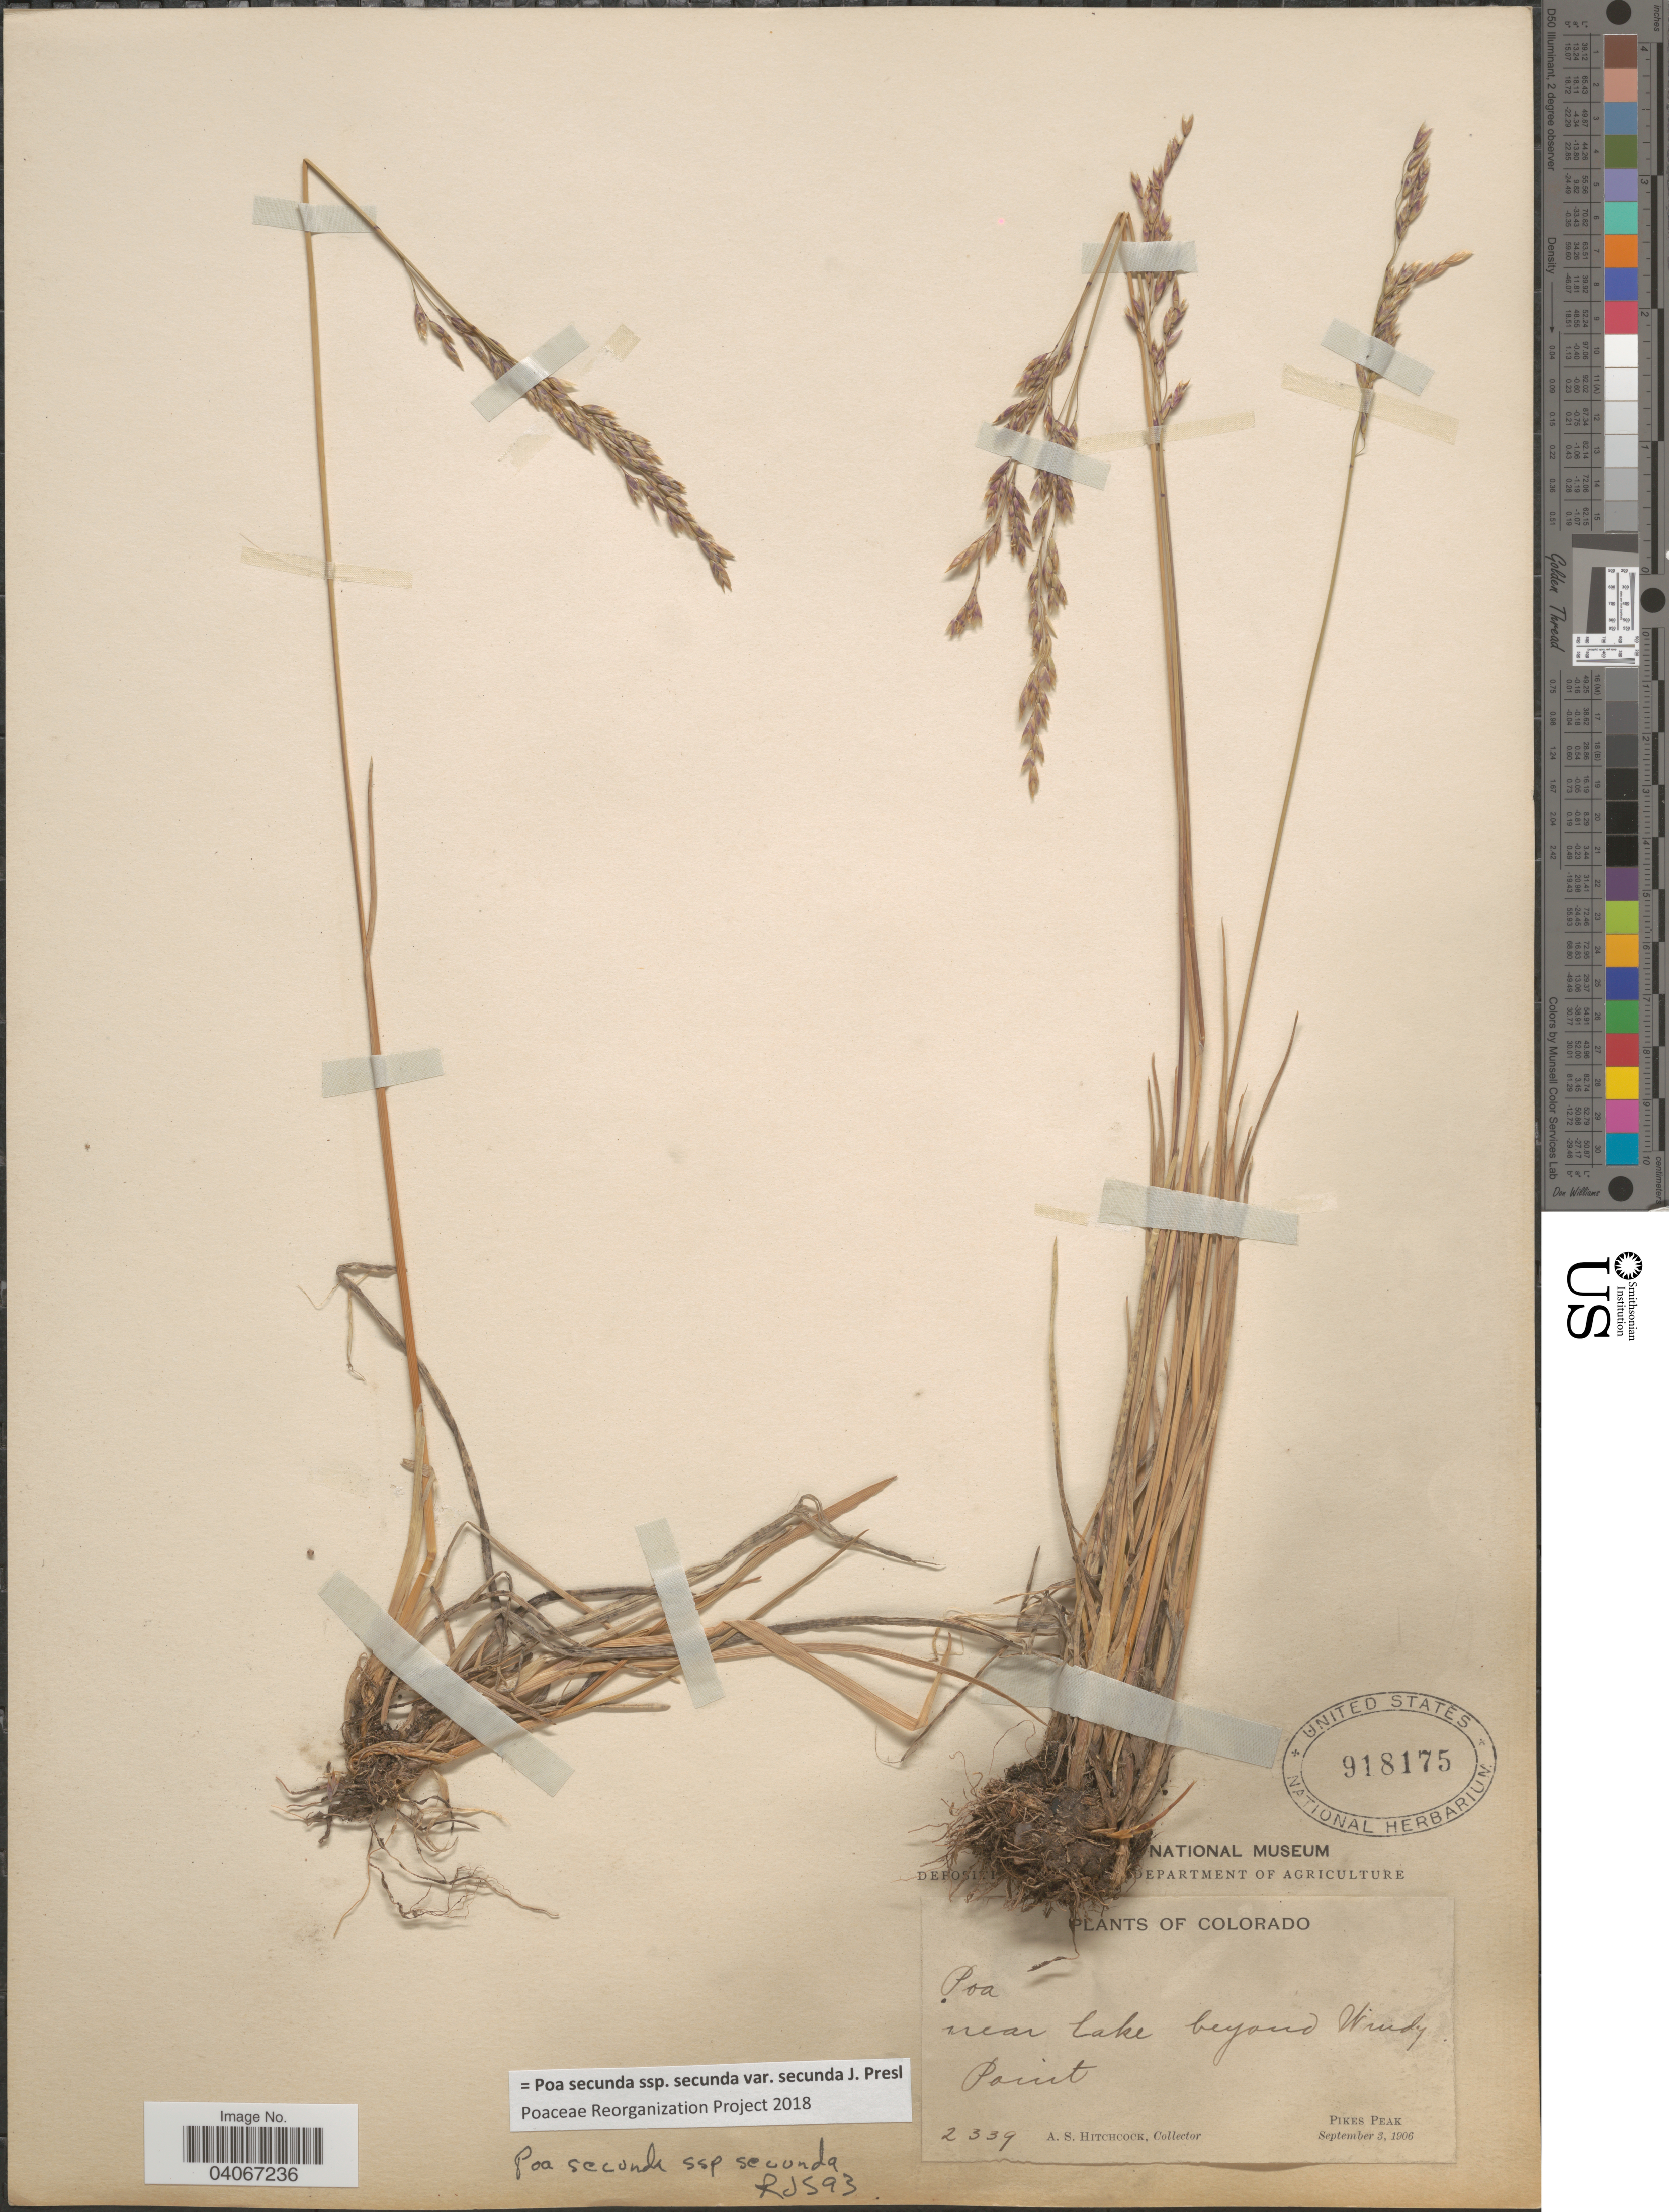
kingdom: Plantae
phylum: Tracheophyta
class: Liliopsida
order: Poales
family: Poaceae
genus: Poa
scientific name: Poa secunda subsp. secunda var. secunda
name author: J. Presl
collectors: A. S. Hitchcock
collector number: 2339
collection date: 1906-09-03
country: United States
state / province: Colorado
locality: Near lake beyond Windy Point. Pikes Peak.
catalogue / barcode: US 918175